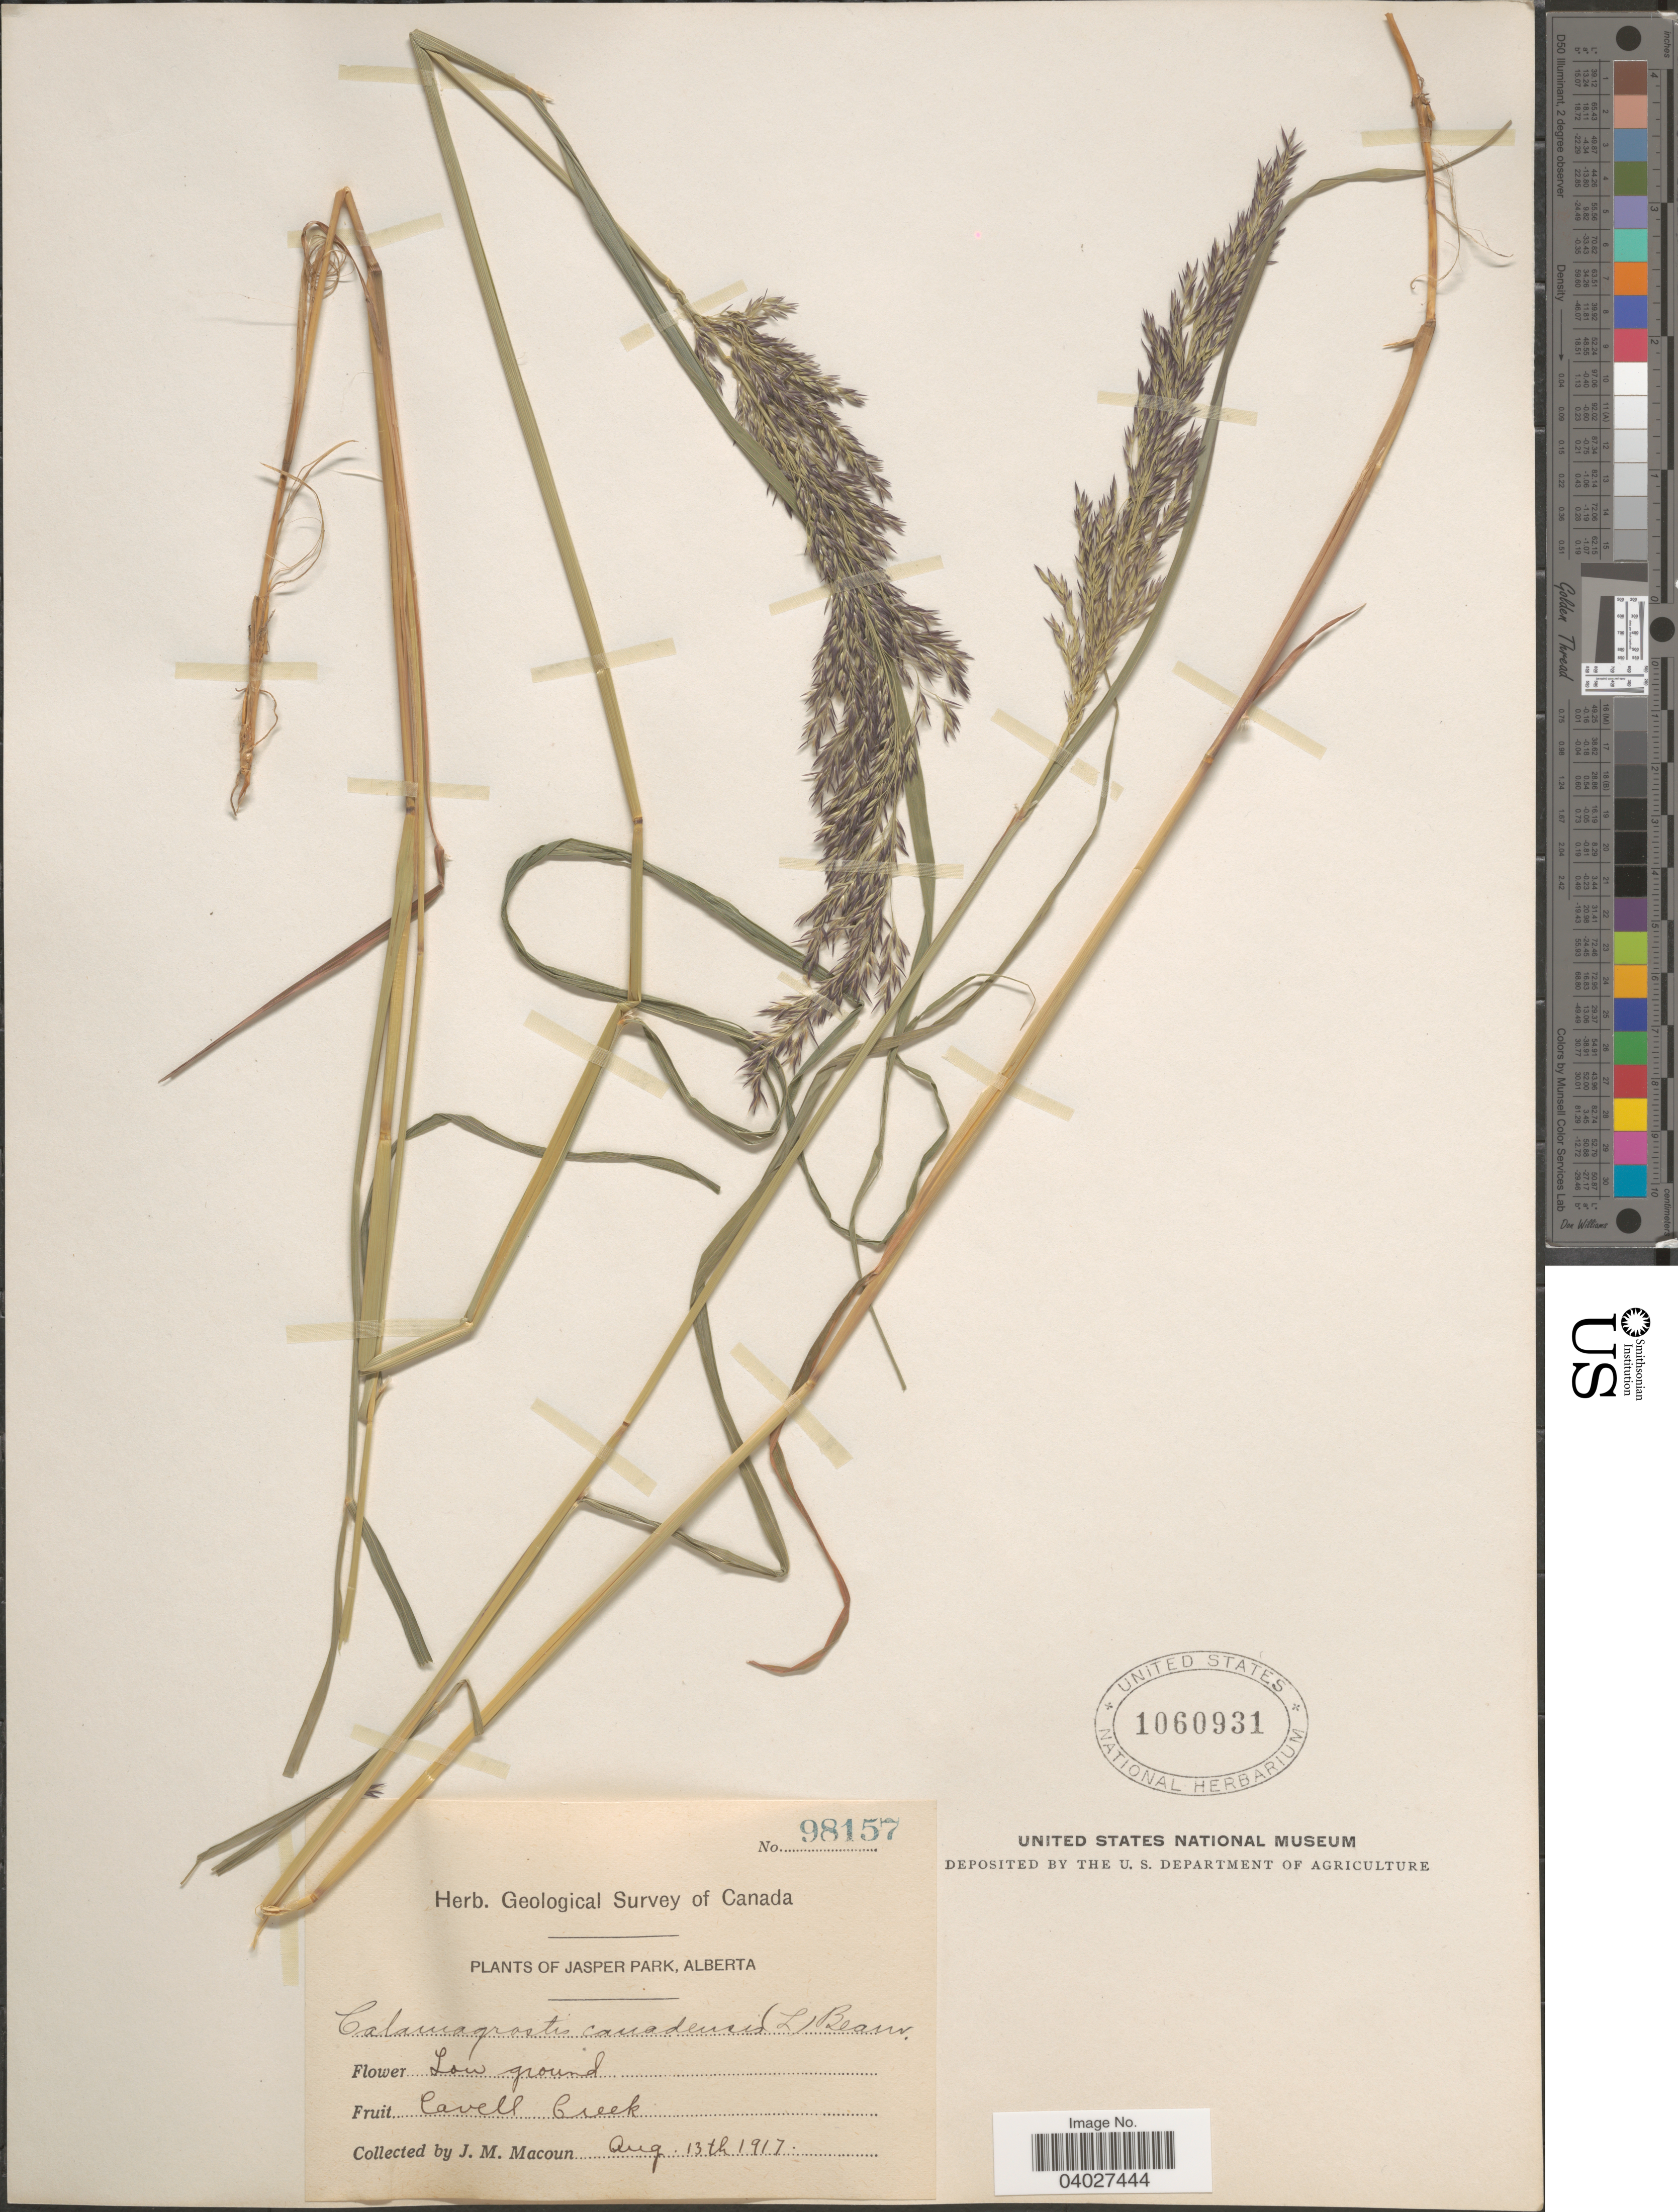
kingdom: Plantae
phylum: Tracheophyta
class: Liliopsida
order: Poales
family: Poaceae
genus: Calamagrostis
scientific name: Calamagrostis canadensis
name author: (Michx.) P. Beauv.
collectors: J. M. Macoun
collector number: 98157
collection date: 1917-08-13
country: Canada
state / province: Alberta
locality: Jasper Park. Low ground. Cavell Creek.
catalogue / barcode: US 1060931